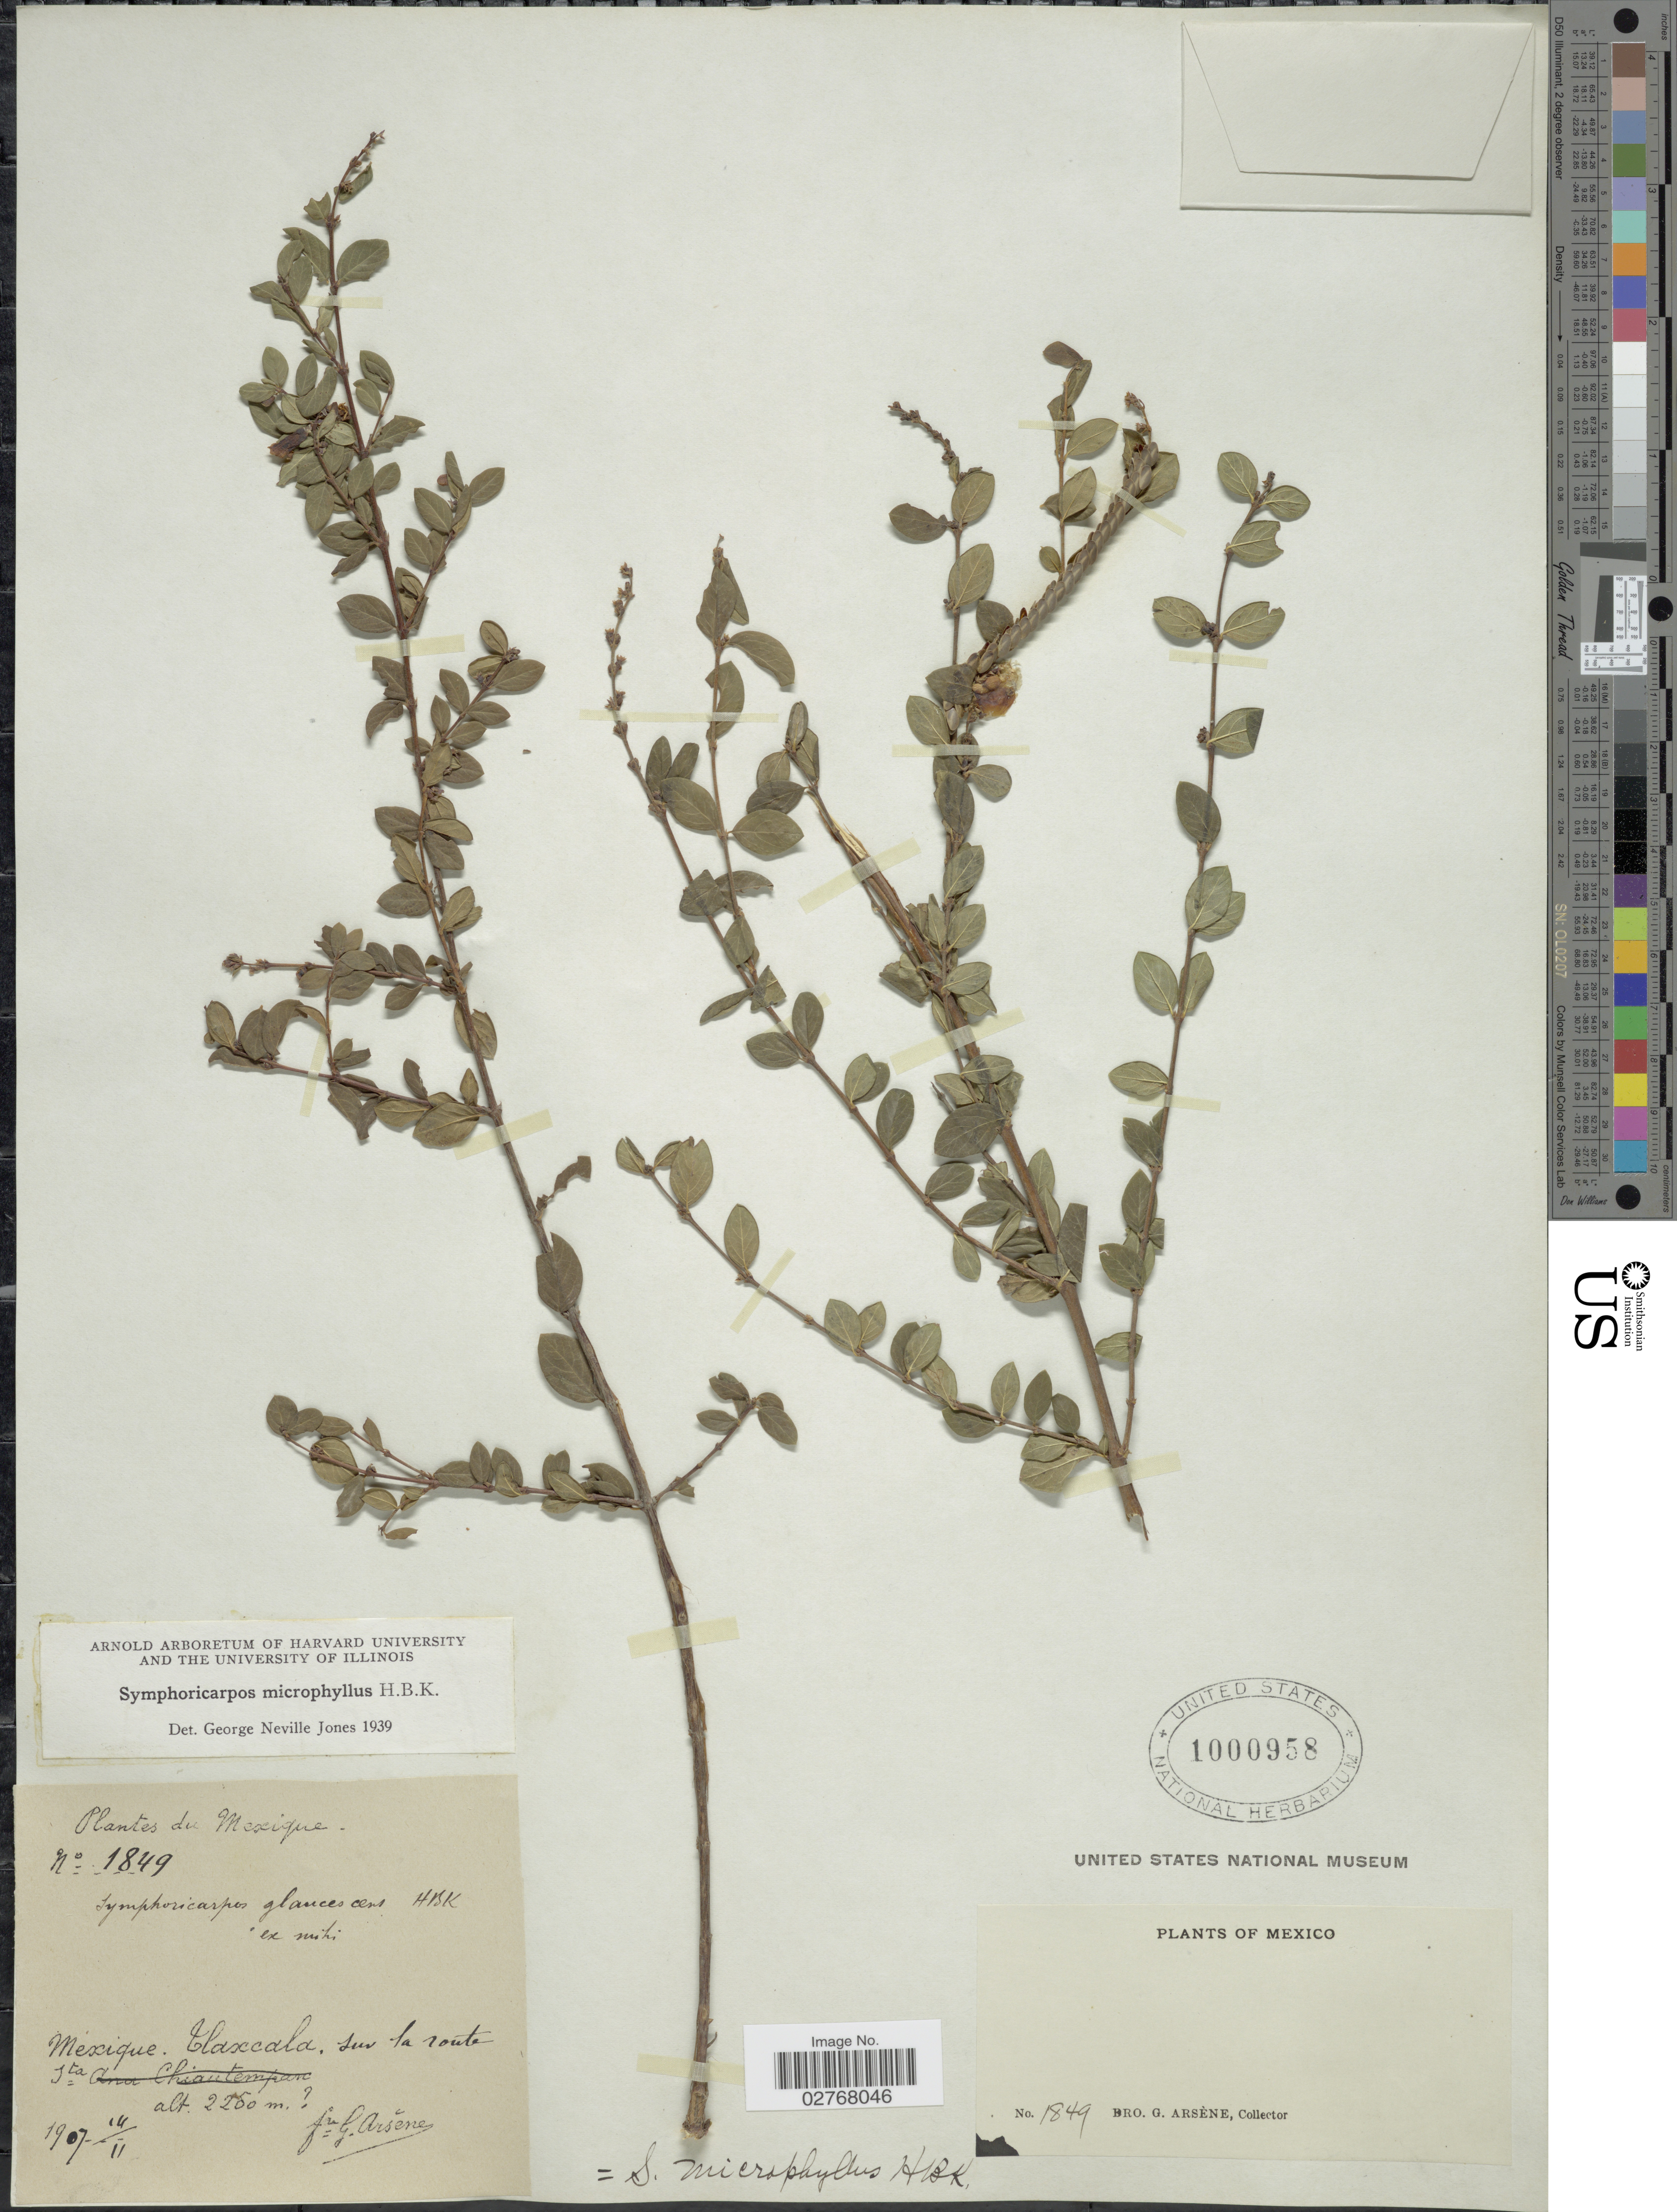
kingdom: Plantae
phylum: Tracheophyta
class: Magnoliopsida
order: Dipsacales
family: Caprifoliaceae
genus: Symphoricarpos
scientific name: Symphoricarpos microphyllus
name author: Kunth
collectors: Bro. G. Arsène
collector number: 1849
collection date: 1907-11-14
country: Mexico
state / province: Tlaxcala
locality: Tlaxcala, sur la route Sta.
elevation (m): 2250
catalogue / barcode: US 1000958